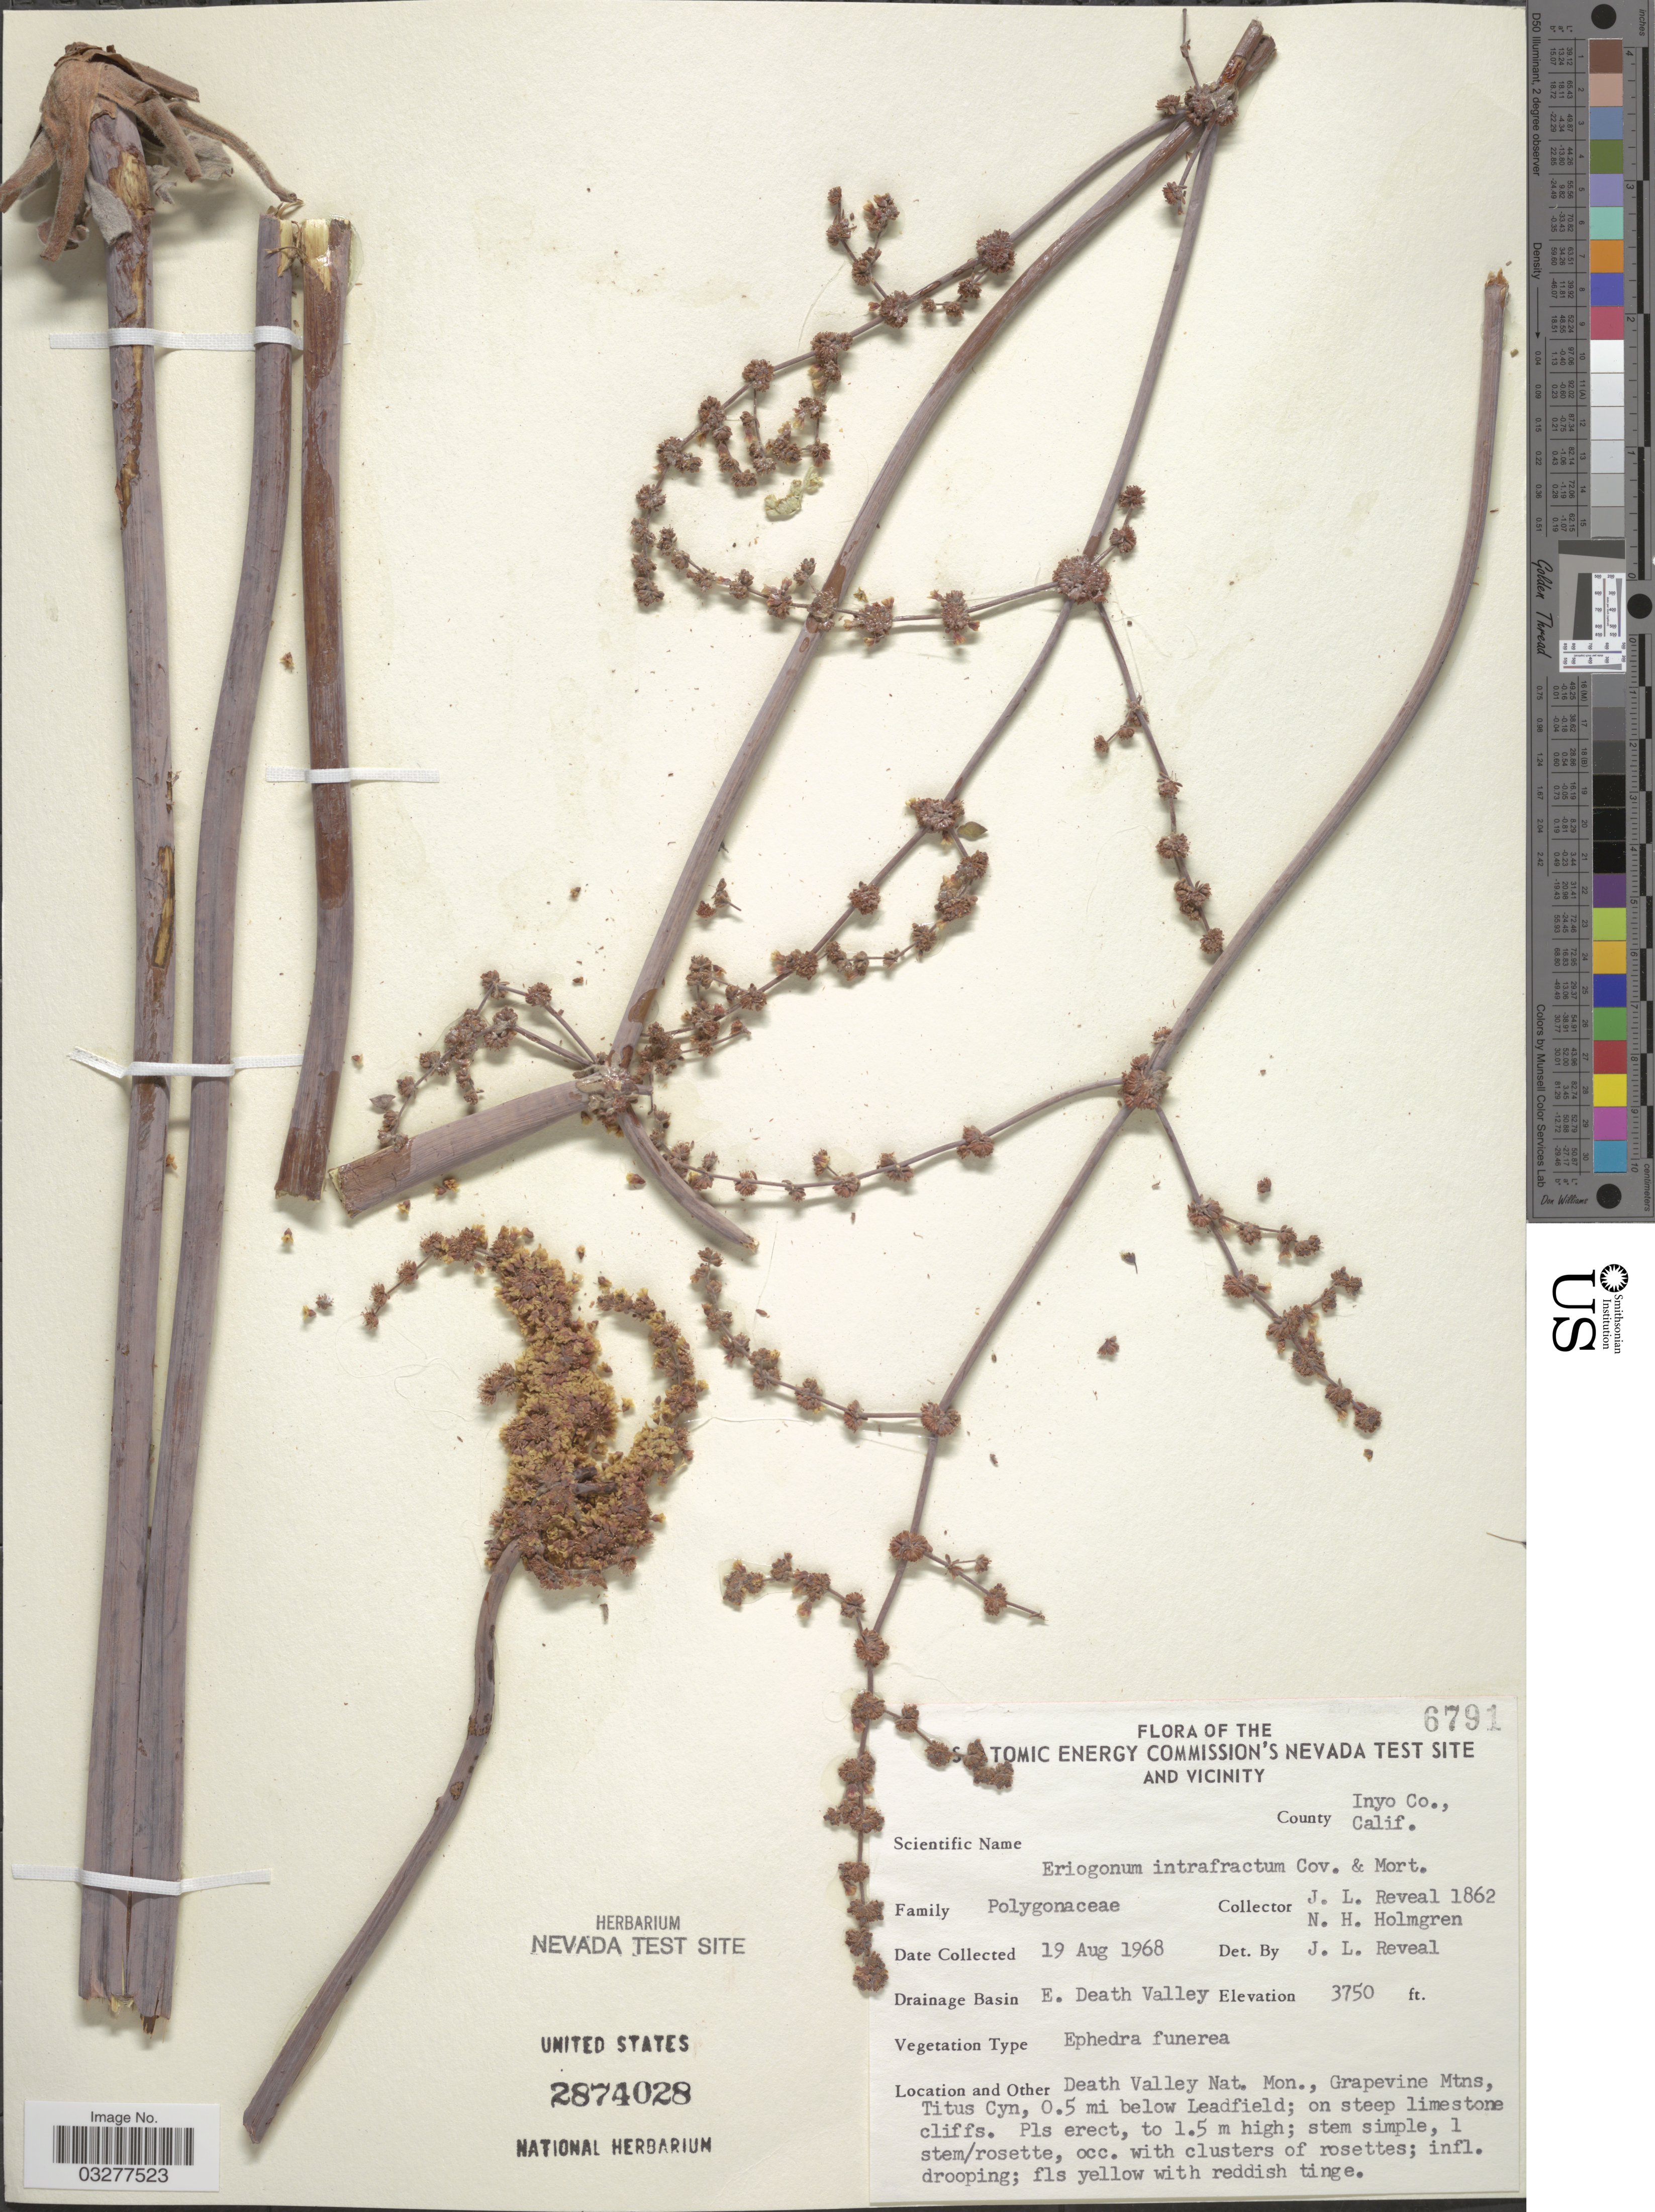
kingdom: Plantae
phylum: Tracheophyta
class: Magnoliopsida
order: Caryophyllales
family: Polygonaceae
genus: Eriogonum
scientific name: Eriogonum intrafractum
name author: Coville & C.V. Morton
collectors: J. L. Reveal & N. H. Holmgren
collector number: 1862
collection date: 1968-08-19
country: United States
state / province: California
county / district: Inyo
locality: U.S. Atomic Energy Commission's Nevada Test Site and Vicinity, County Inyo Co., Drainage Basin E. Death Valley, Death Valley Nat. Mon., Grapevine Mtns, Titus Cyn, 0.5 mi below Leadfield.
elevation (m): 1143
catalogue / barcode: US 2874028